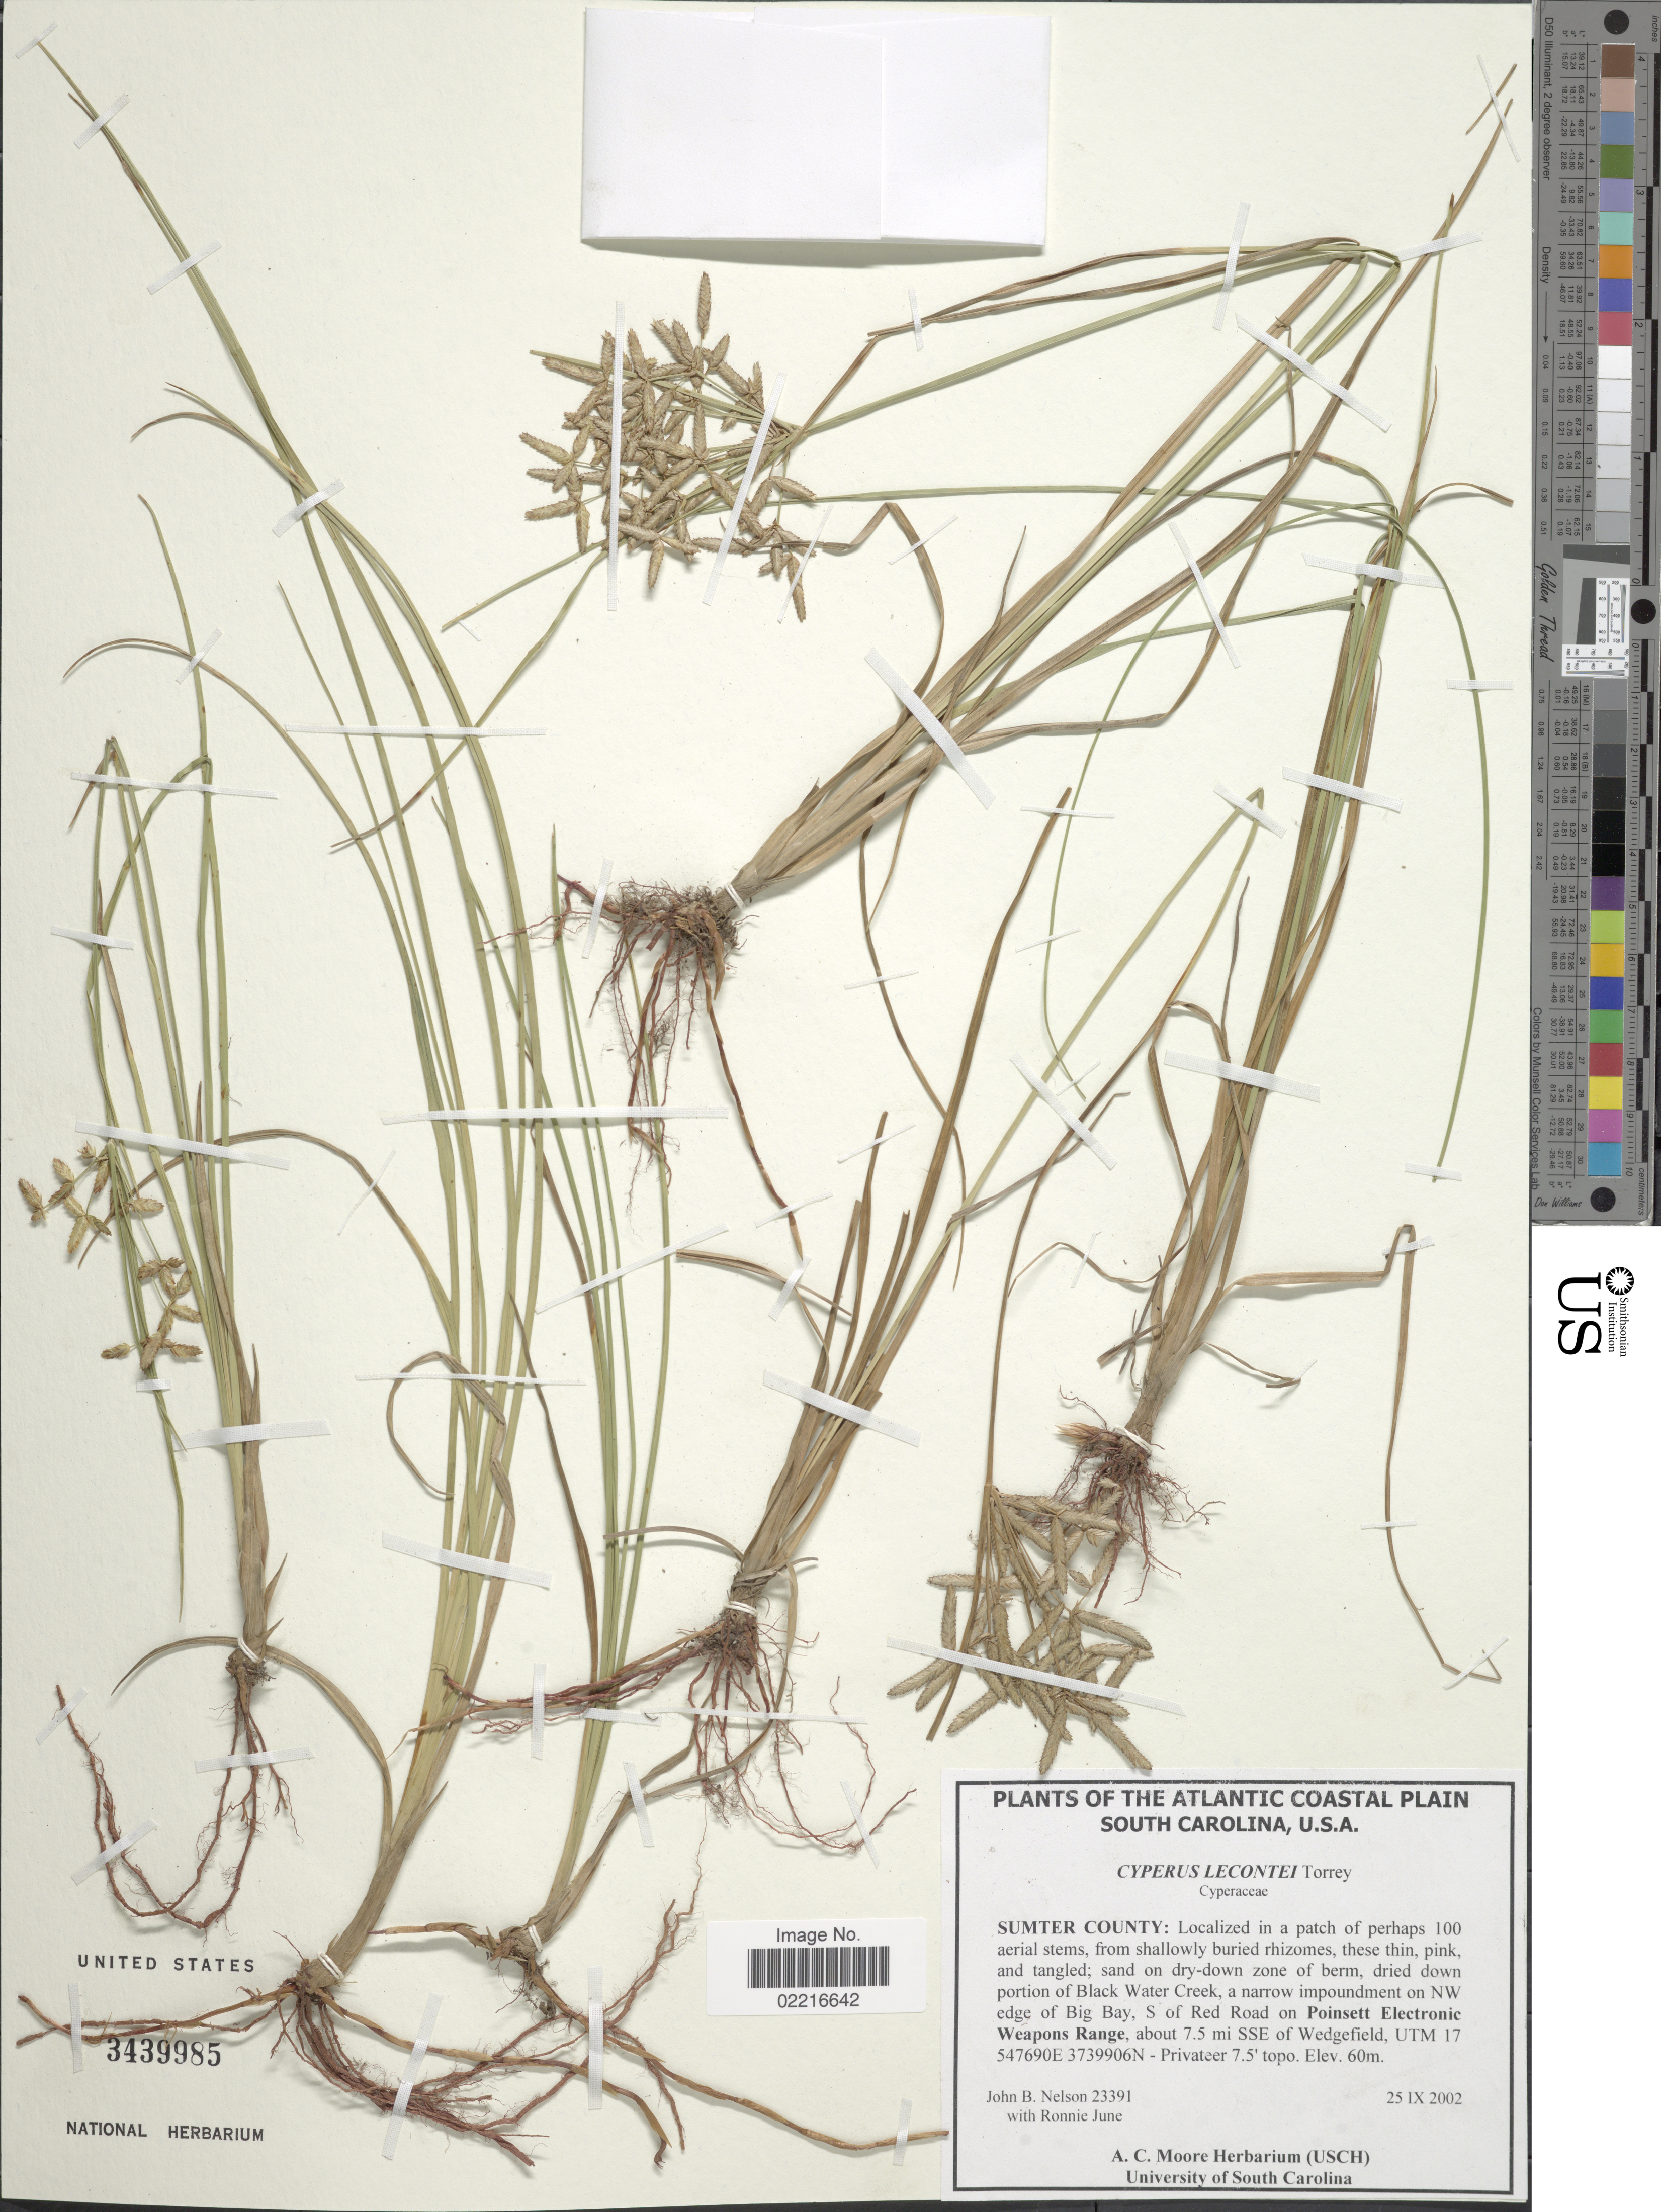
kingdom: Plantae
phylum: Tracheophyta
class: Liliopsida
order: Poales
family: Cyperaceae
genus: Cyperus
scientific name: Cyperus lecontei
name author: Torr. ex Steud.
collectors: J. B. Nelson & R. June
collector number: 23391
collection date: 2002-09-25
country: United States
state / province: South Carolina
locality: The Atlantic Coastal Plain, Sumter County, dried down portion of Black Water Creek, a narrow impoundment on NW edge of Big Bay, S of Red Road on Poinsett Electronic Weapons Range, about 7.5 mi. SSE of Wedgefield, UTM 17547690E 3739906N - Privateer 7.5'topo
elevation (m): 60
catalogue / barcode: US 3439985